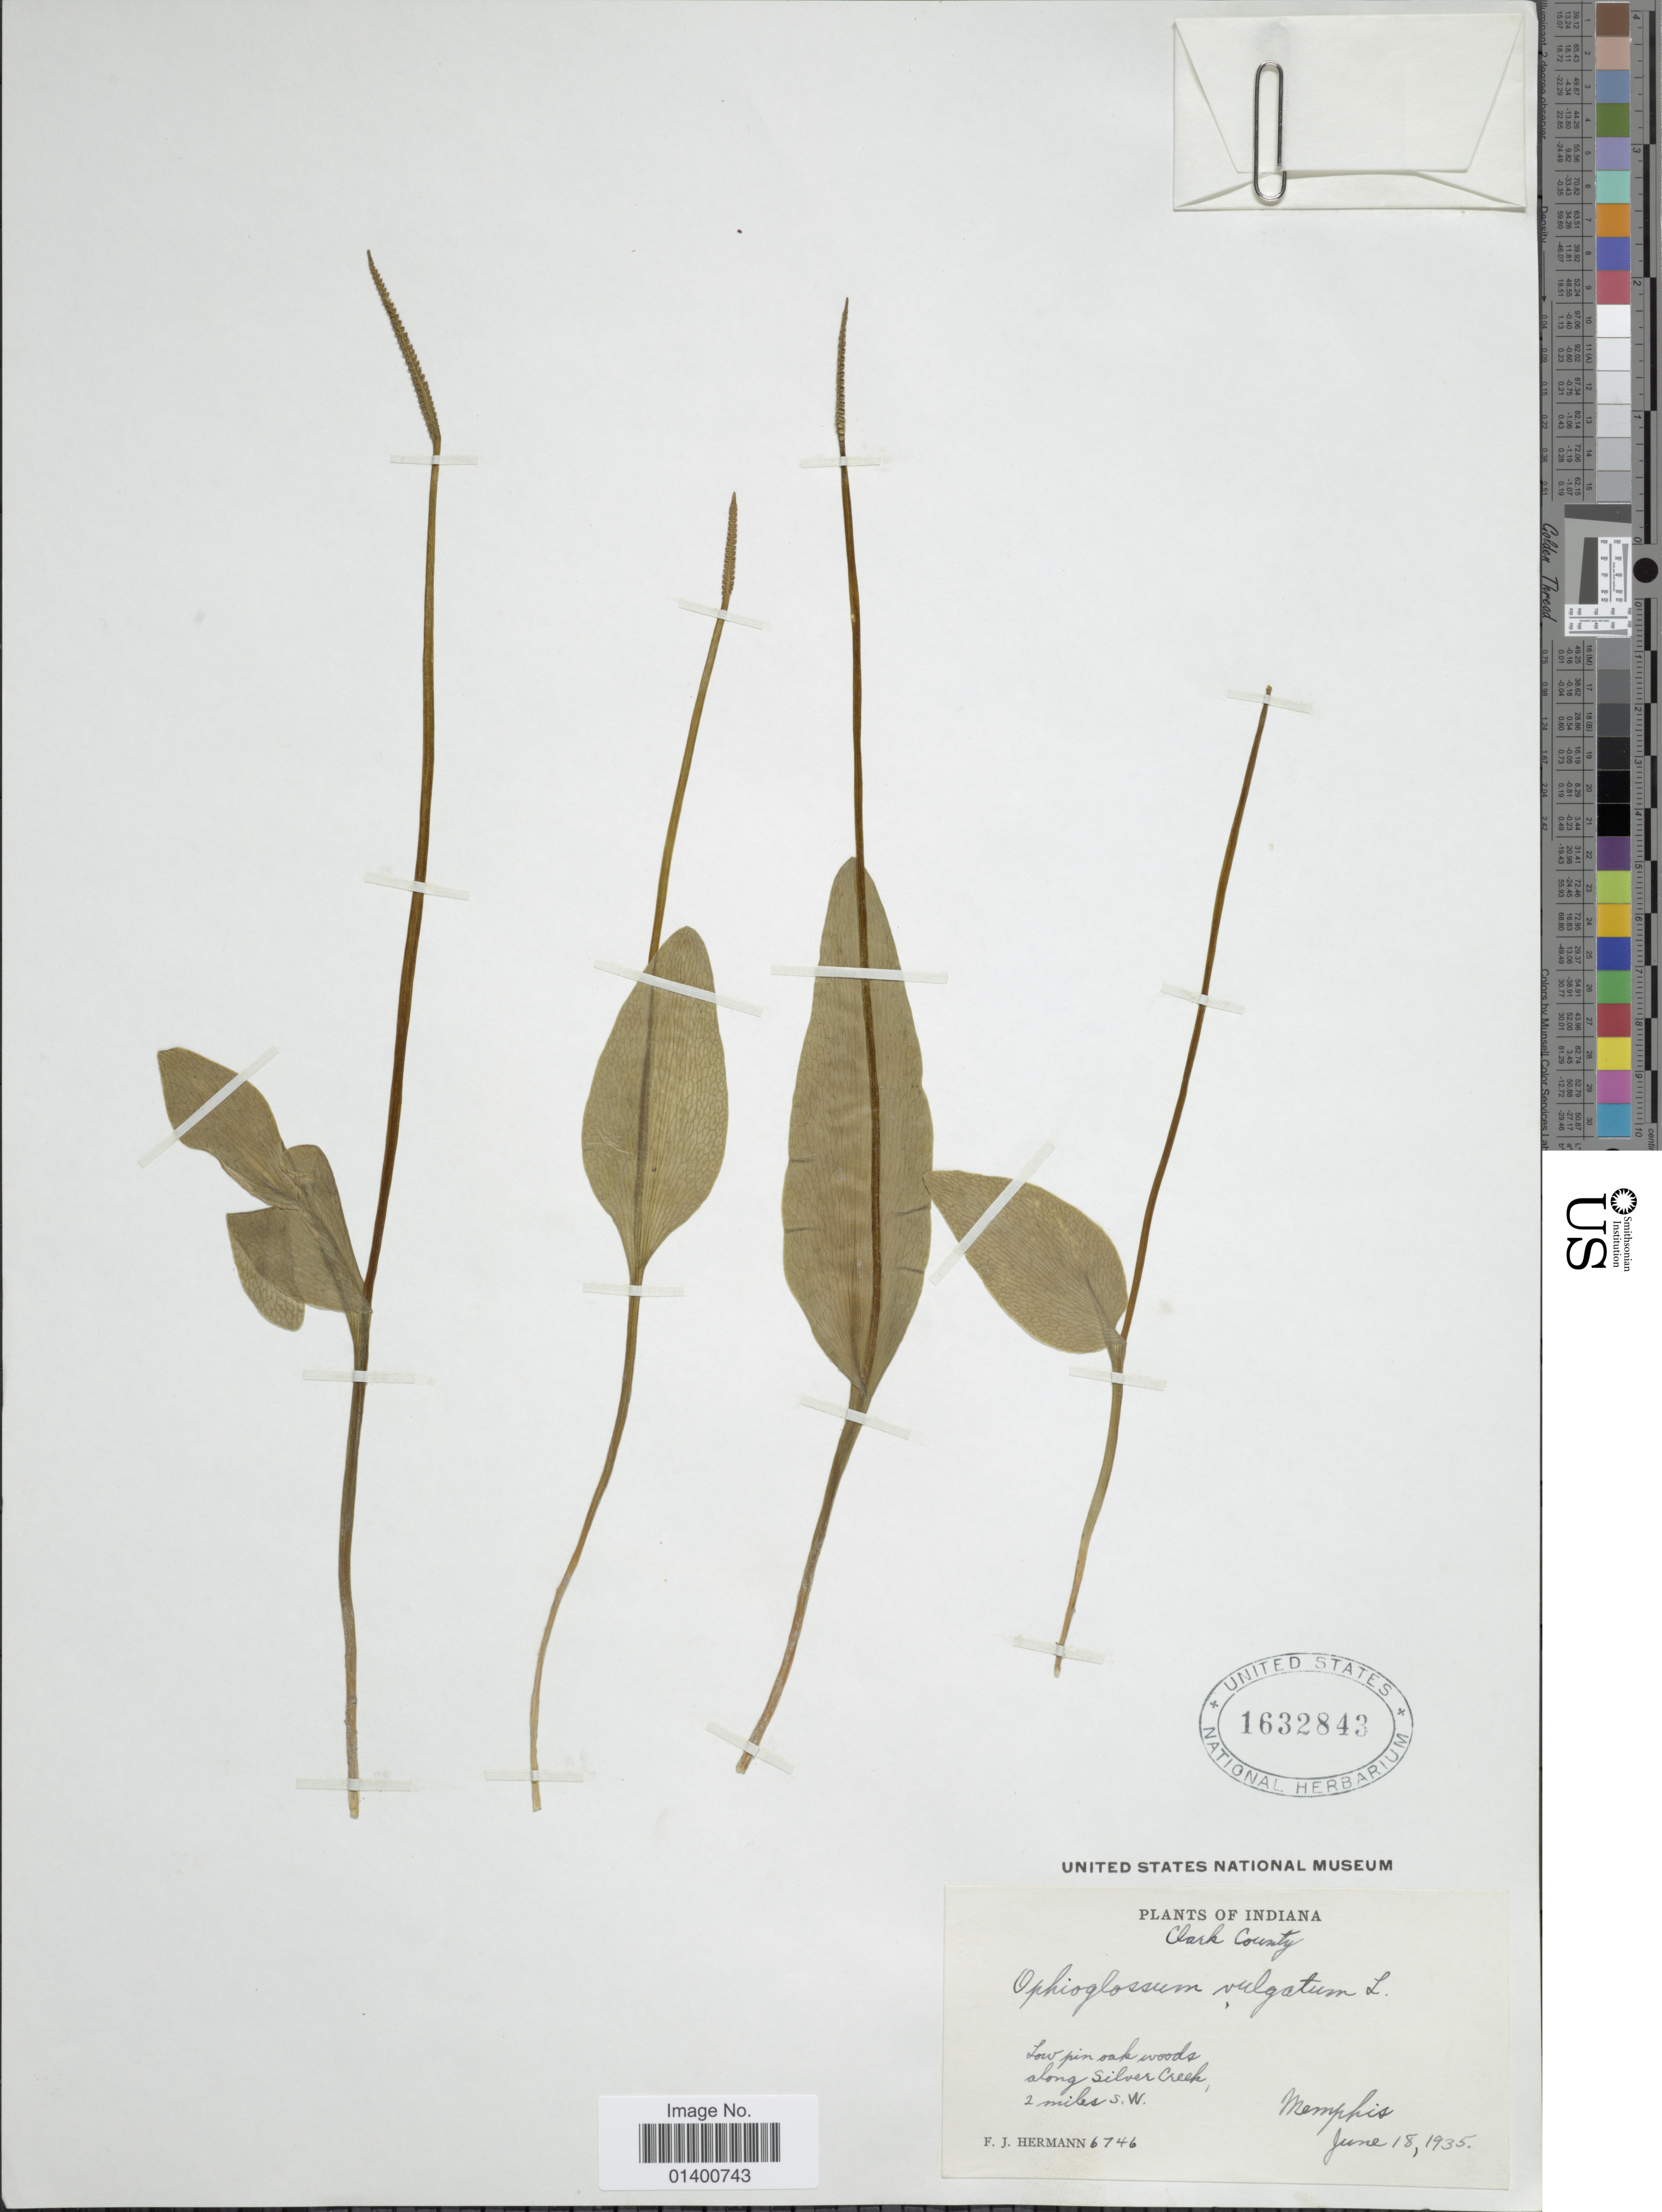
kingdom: Plantae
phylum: Tracheophyta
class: Polypodiopsida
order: Ophioglossales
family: Ophioglossaceae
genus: Ophioglossum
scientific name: Ophioglossum vulgatum var. pseudopodum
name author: (S.F. Blake) Farw.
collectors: F. J. Hermann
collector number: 6746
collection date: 1935-06-18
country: United States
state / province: Indiana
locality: Clark County, low pin oak woods along Silver Creek, 2 miles S.W. Memphis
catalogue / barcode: US 1632843